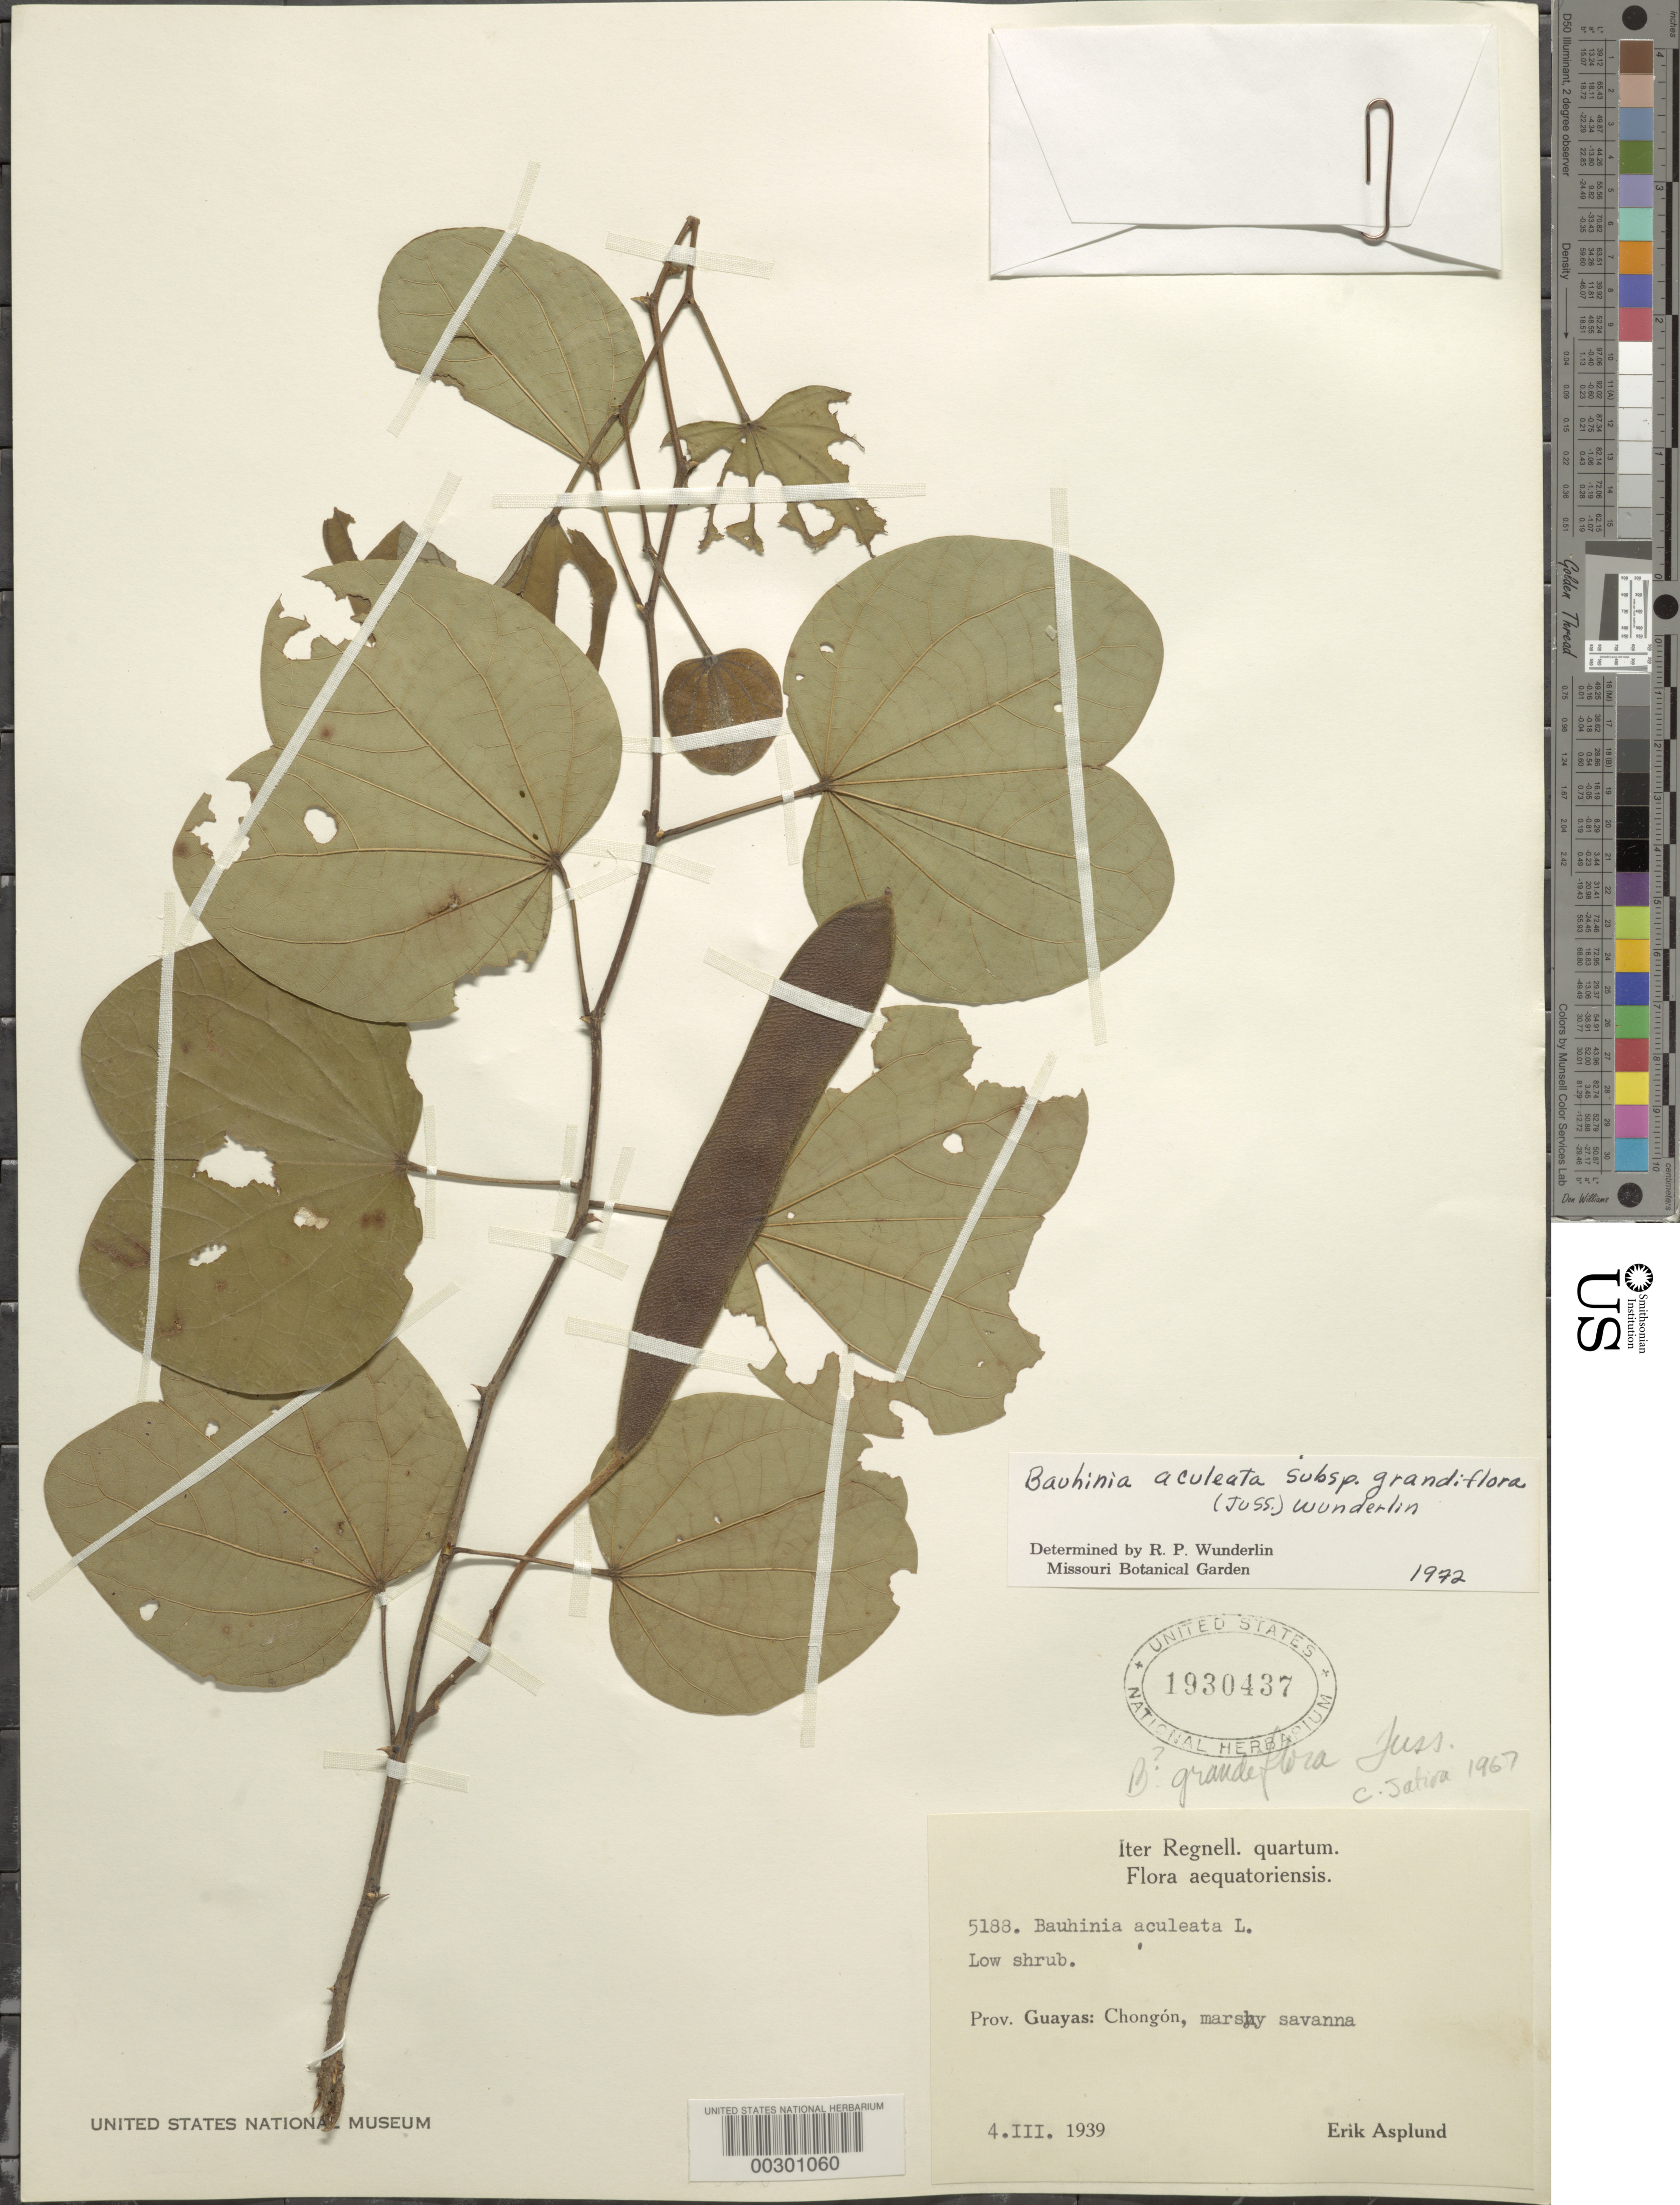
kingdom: Plantae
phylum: Tracheophyta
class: Magnoliopsida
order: Fabales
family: Fabaceae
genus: Bauhinia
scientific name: Bauhinia aculeata subsp. grandiflora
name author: (Juss.) Wunderlin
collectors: E. Asplund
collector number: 5188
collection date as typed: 04 Mar 1939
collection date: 1939-03-04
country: Ecuador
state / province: Guayas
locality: Chongon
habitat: Marshy savanna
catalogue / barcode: US 1930437